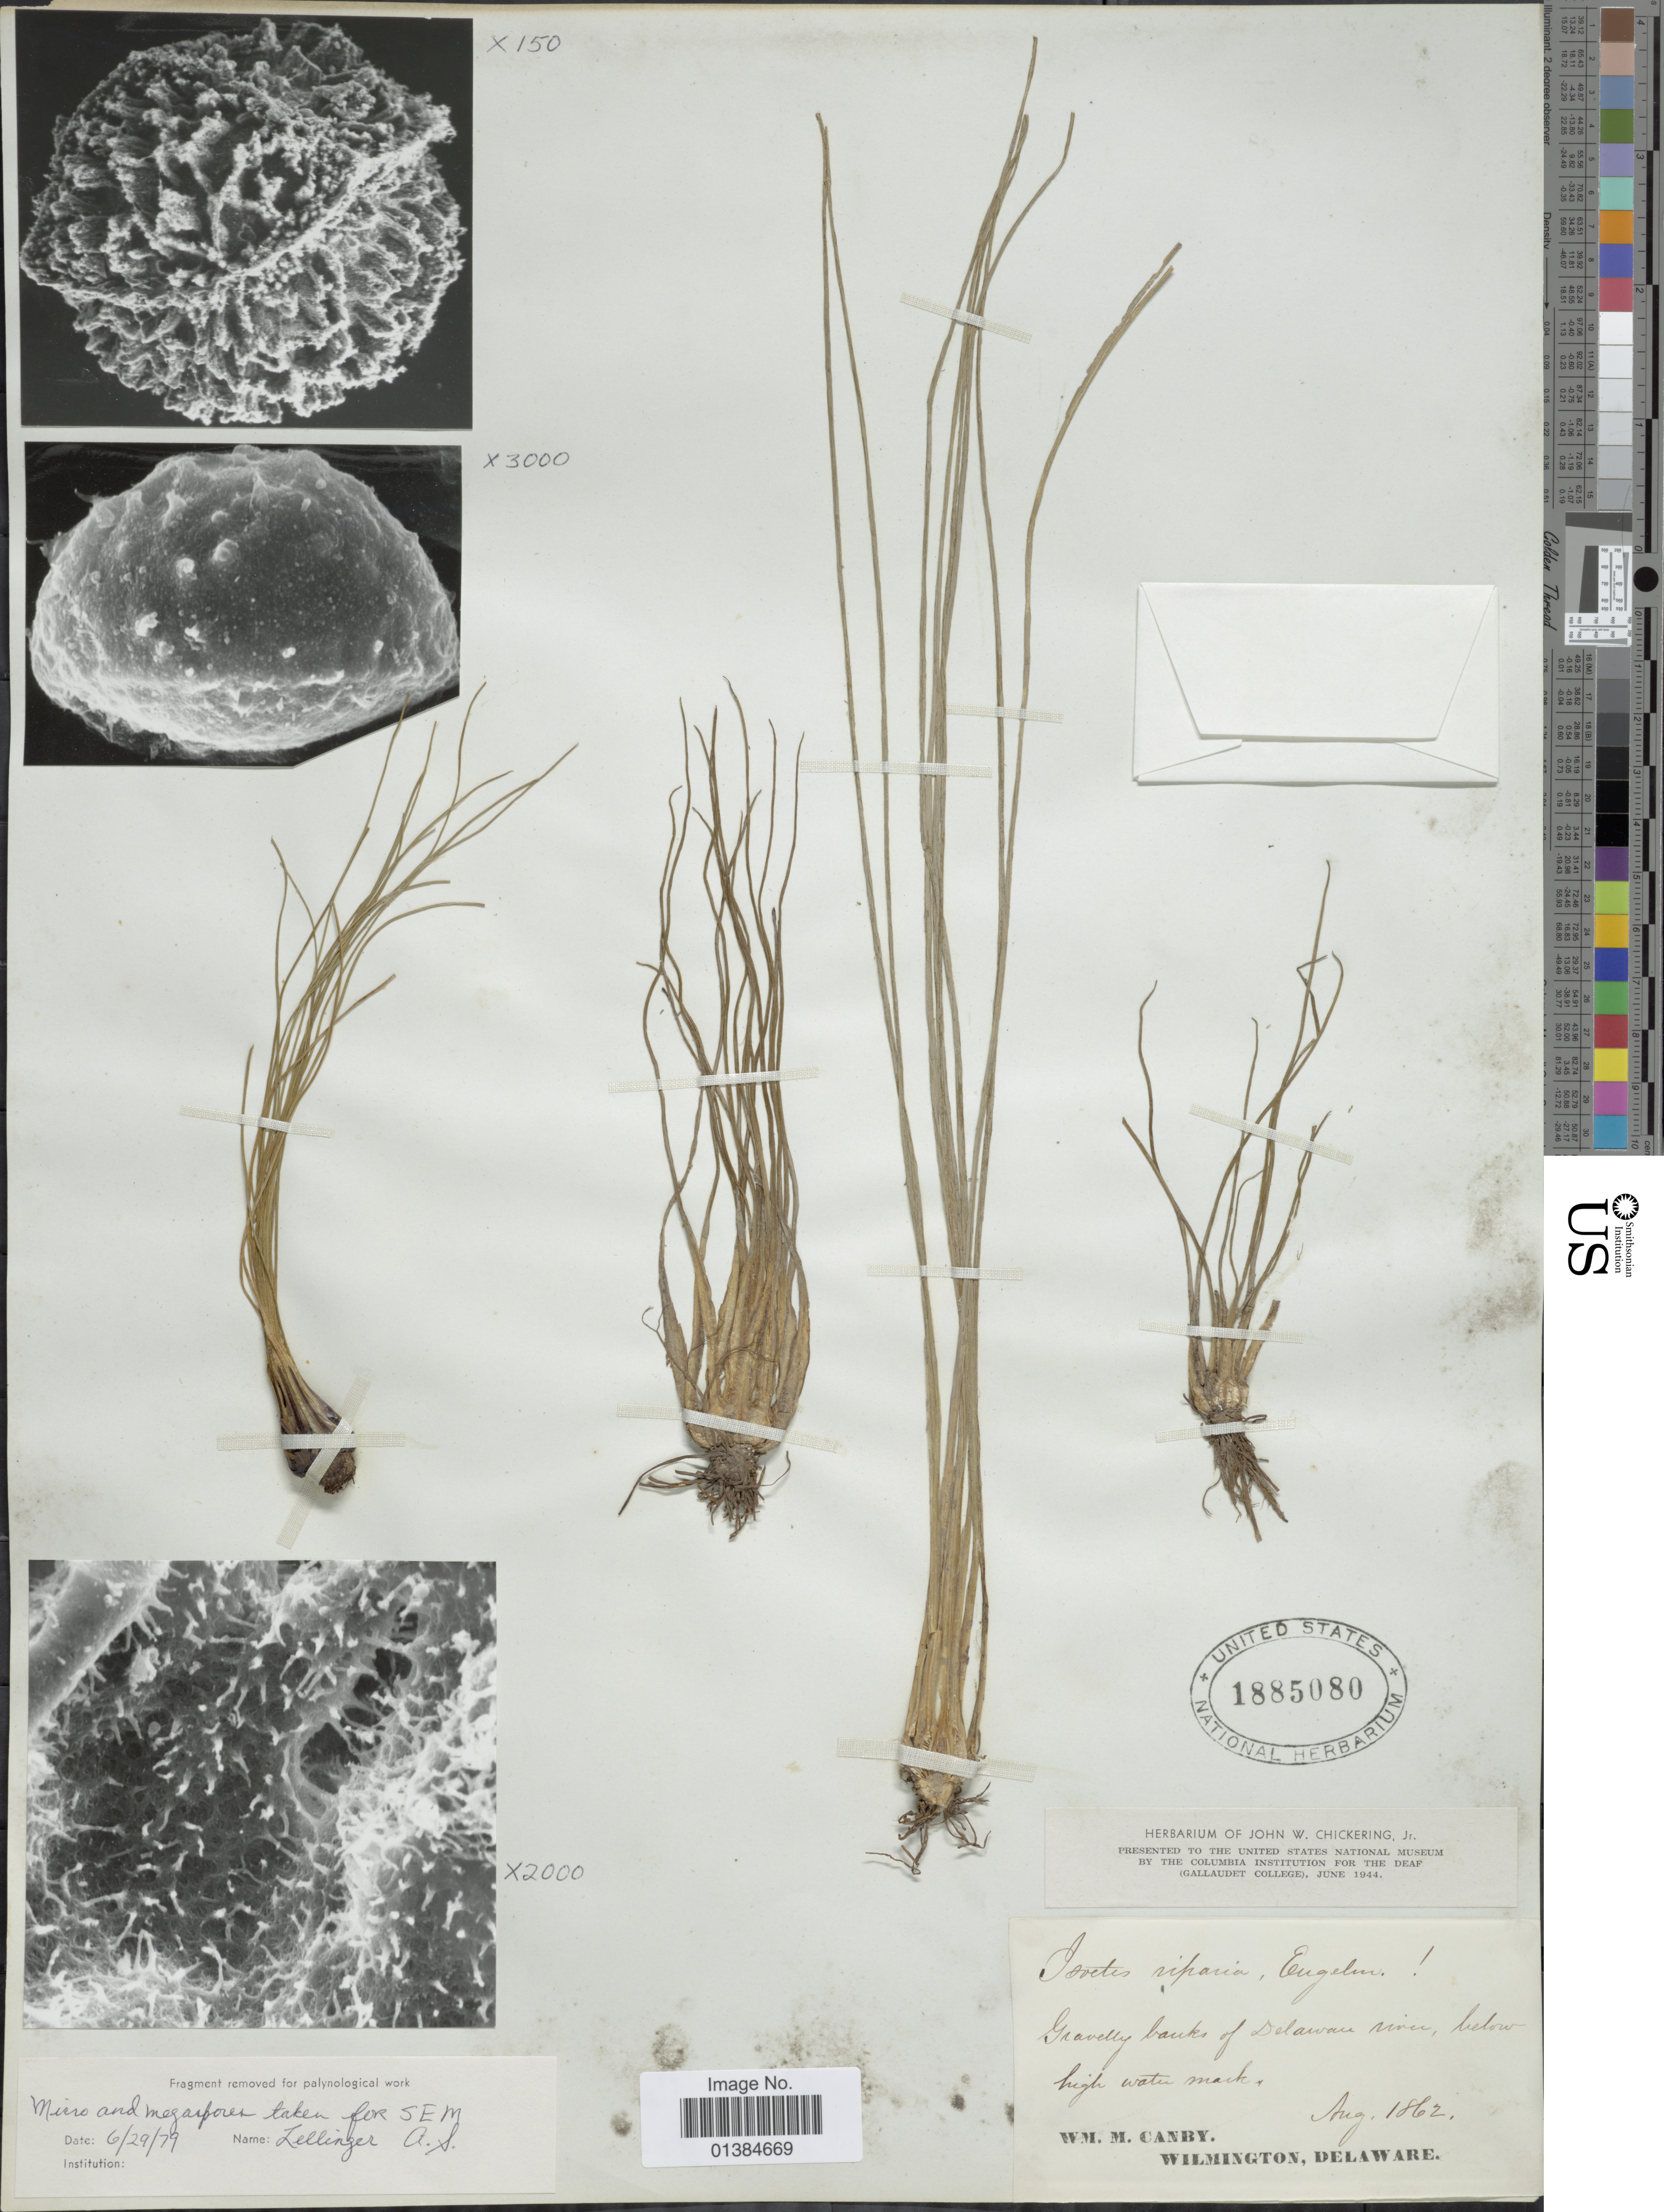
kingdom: Plantae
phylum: Tracheophyta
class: Lycopodiopsida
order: Isoetales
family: Isoetaceae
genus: Isoetes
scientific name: Isoetes riparia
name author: Engelm. ex A. Braun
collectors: W. M. Canby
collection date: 1862-08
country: United States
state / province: Delaware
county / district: New Castle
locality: Wilmington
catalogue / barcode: US 1885080